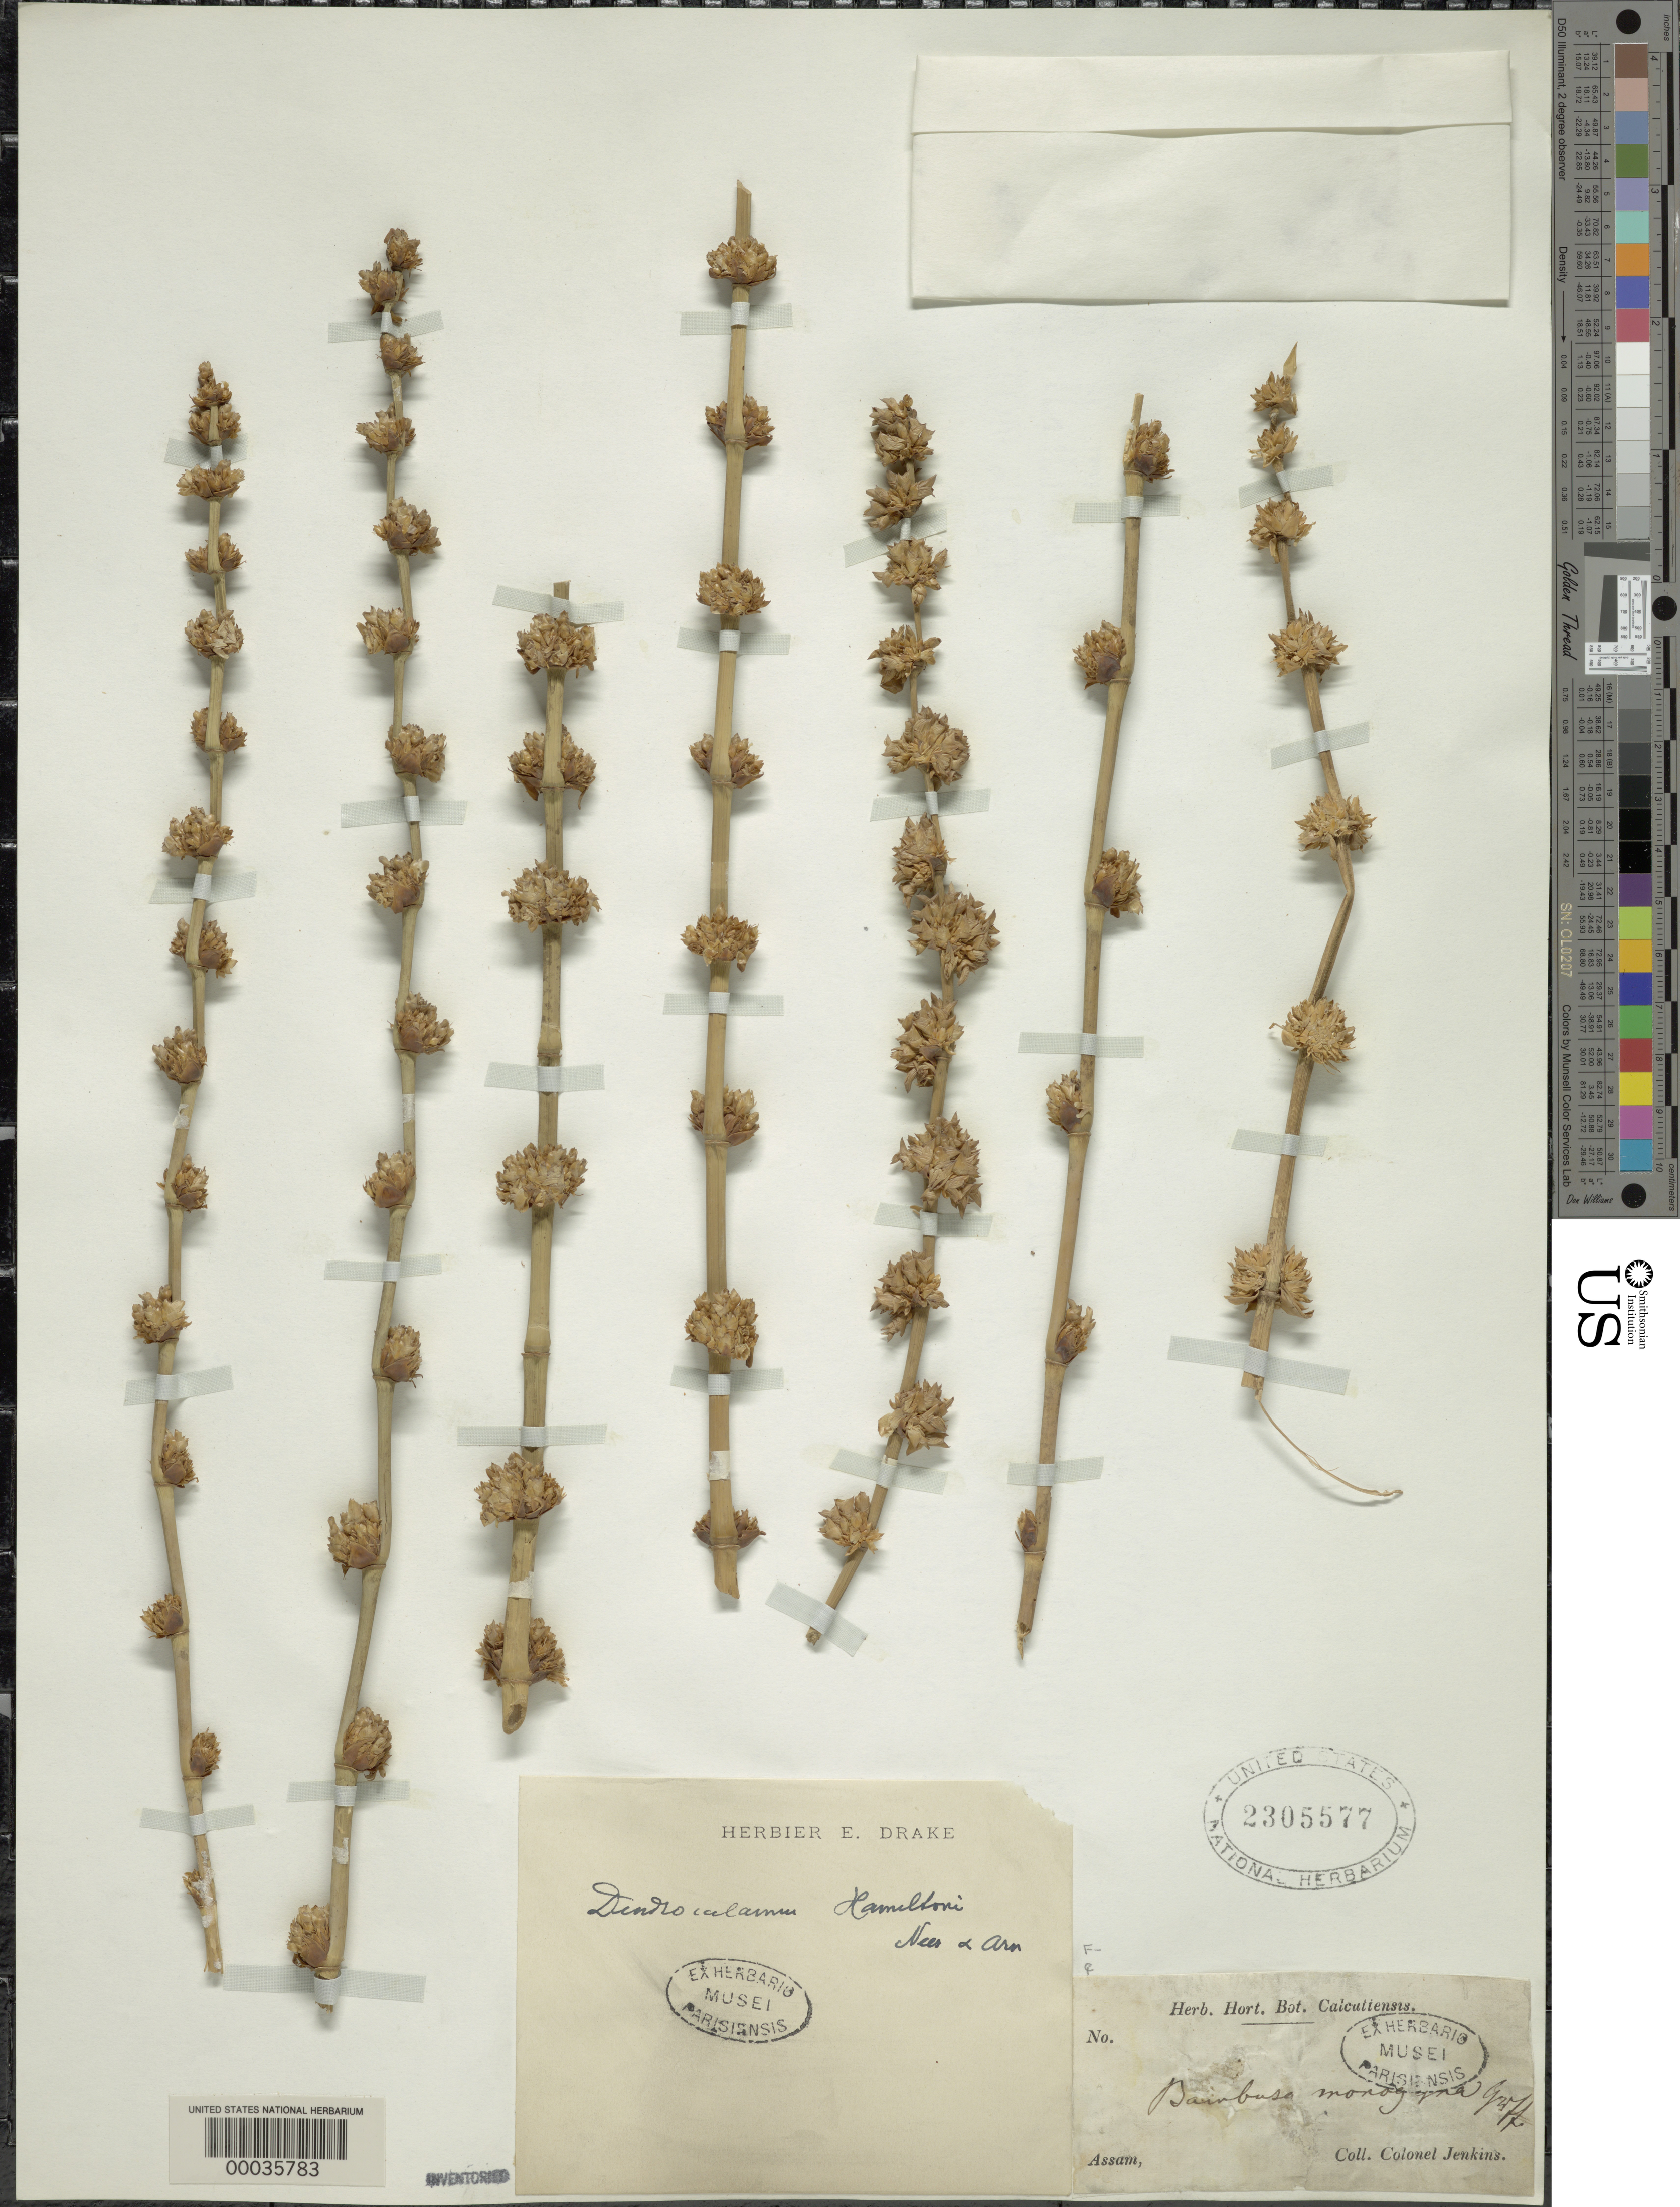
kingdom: Plantae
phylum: Tracheophyta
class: Liliopsida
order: Poales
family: Poaceae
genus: Dendrocalamus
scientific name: Dendrocalamus hamiltonii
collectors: C. Jenkins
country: India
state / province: Assam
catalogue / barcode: US 2305577